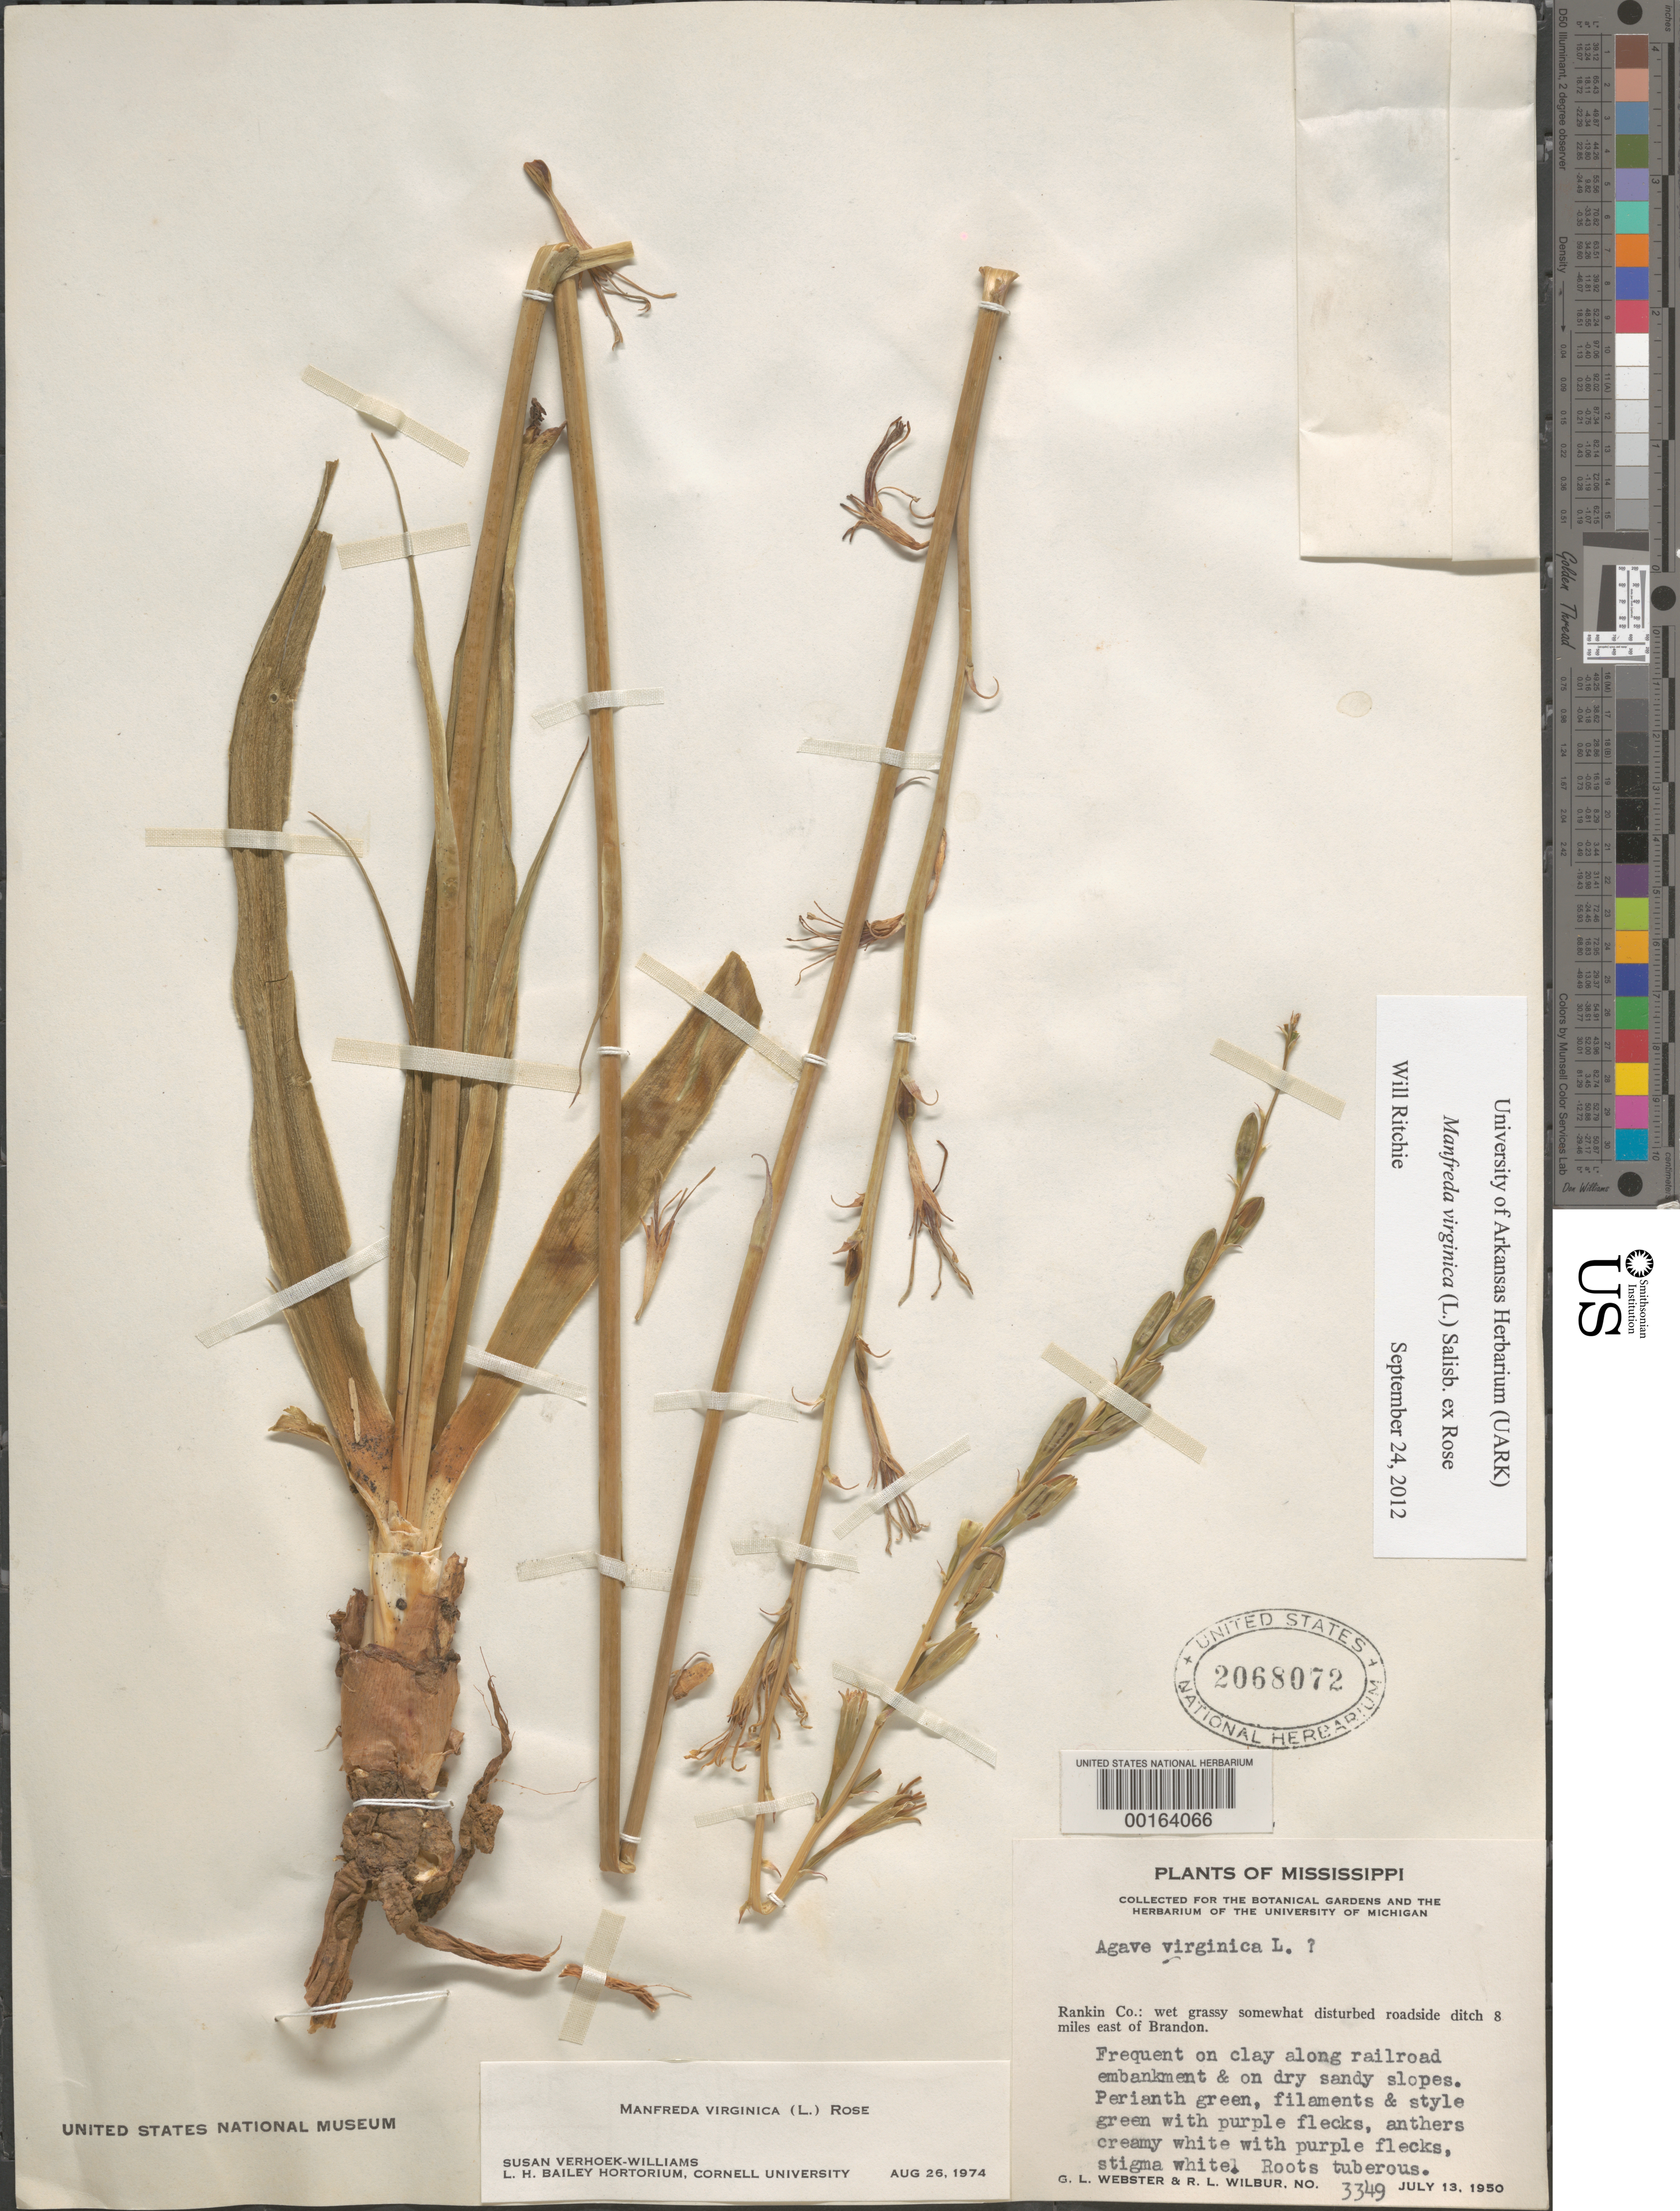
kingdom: Plantae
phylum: Tracheophyta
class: Liliopsida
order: Asparagales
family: Asparagaceae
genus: Manfreda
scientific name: Manfreda virginica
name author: (L.) Salisb. ex Rose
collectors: G. L. Webster & R. L. Wilbur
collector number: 3349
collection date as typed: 13 Jul 1950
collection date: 1950-07-13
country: United States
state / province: Mississippi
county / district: Rankin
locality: Ditch 8 mi e of brandon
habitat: Wet grass somewhat disturbed roadside ditch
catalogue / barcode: US 2068072